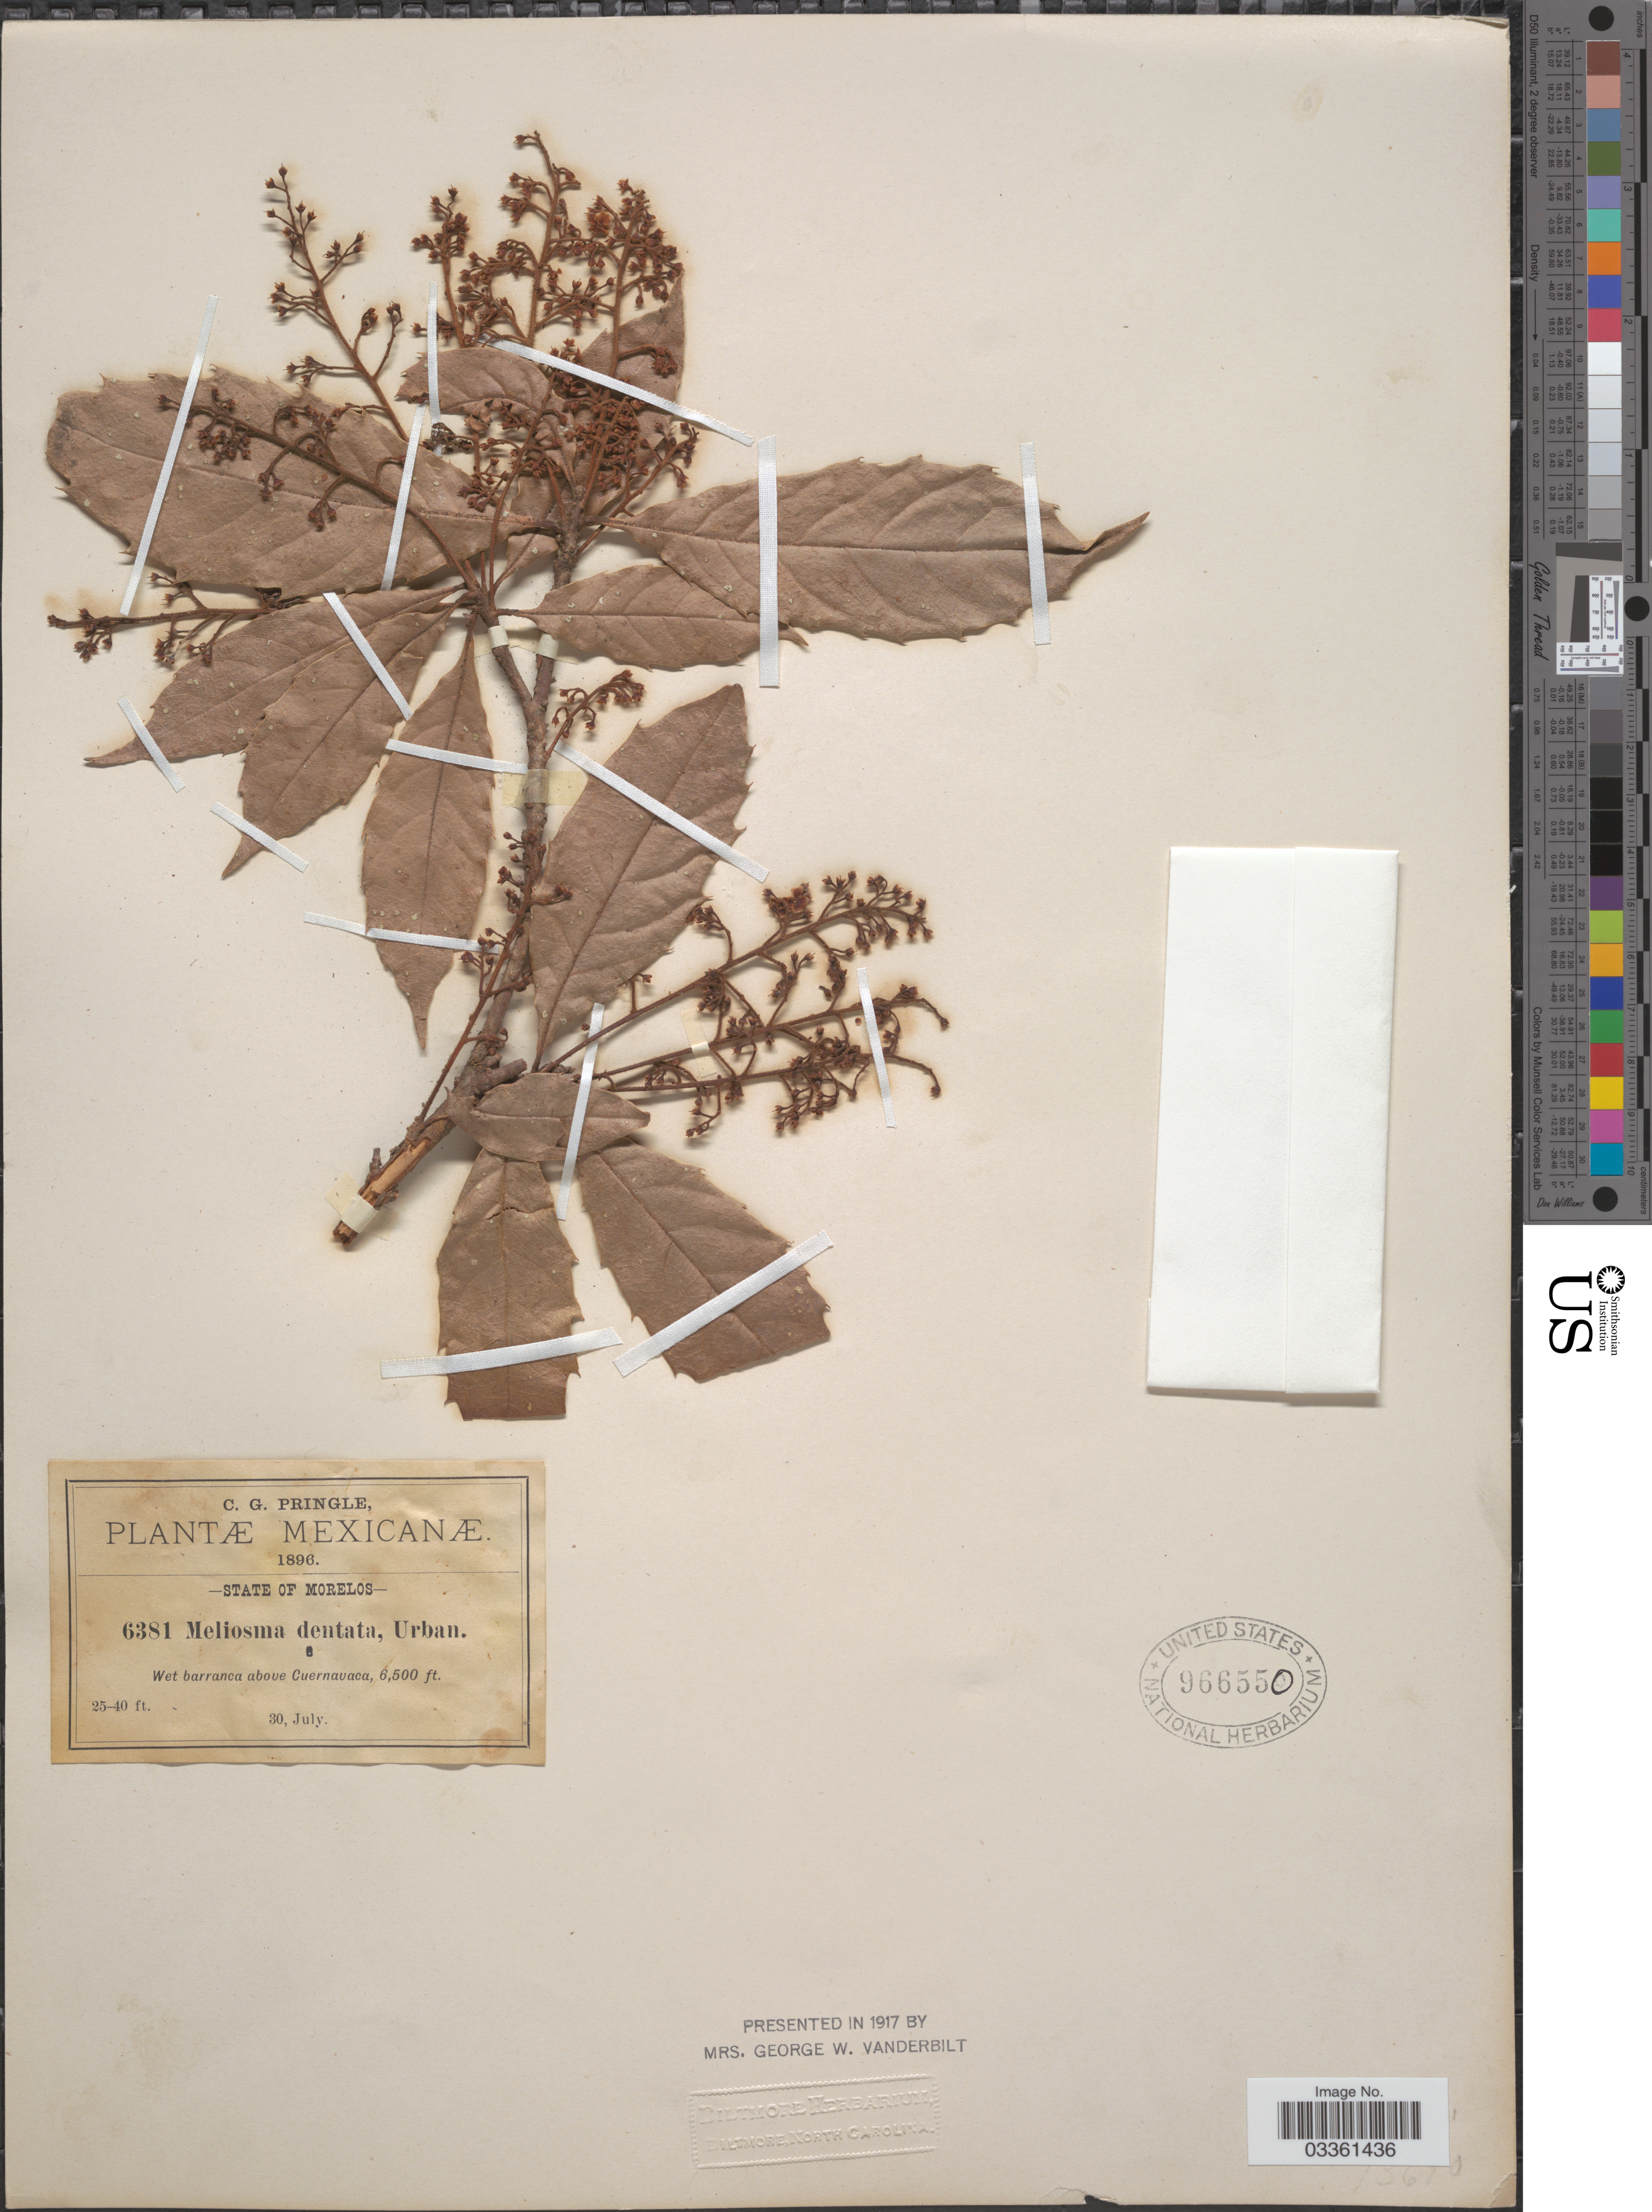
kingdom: Plantae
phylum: Tracheophyta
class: Magnoliopsida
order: Proteales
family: Sabiaceae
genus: Meliosma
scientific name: Meliosma dentata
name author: (Liebm.) Urb.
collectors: C. G. Pringle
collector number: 6381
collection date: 1896-07-30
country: Mexico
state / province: Morelos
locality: Wet barranca above Cuernavaca.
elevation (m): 1981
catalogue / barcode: US 966550